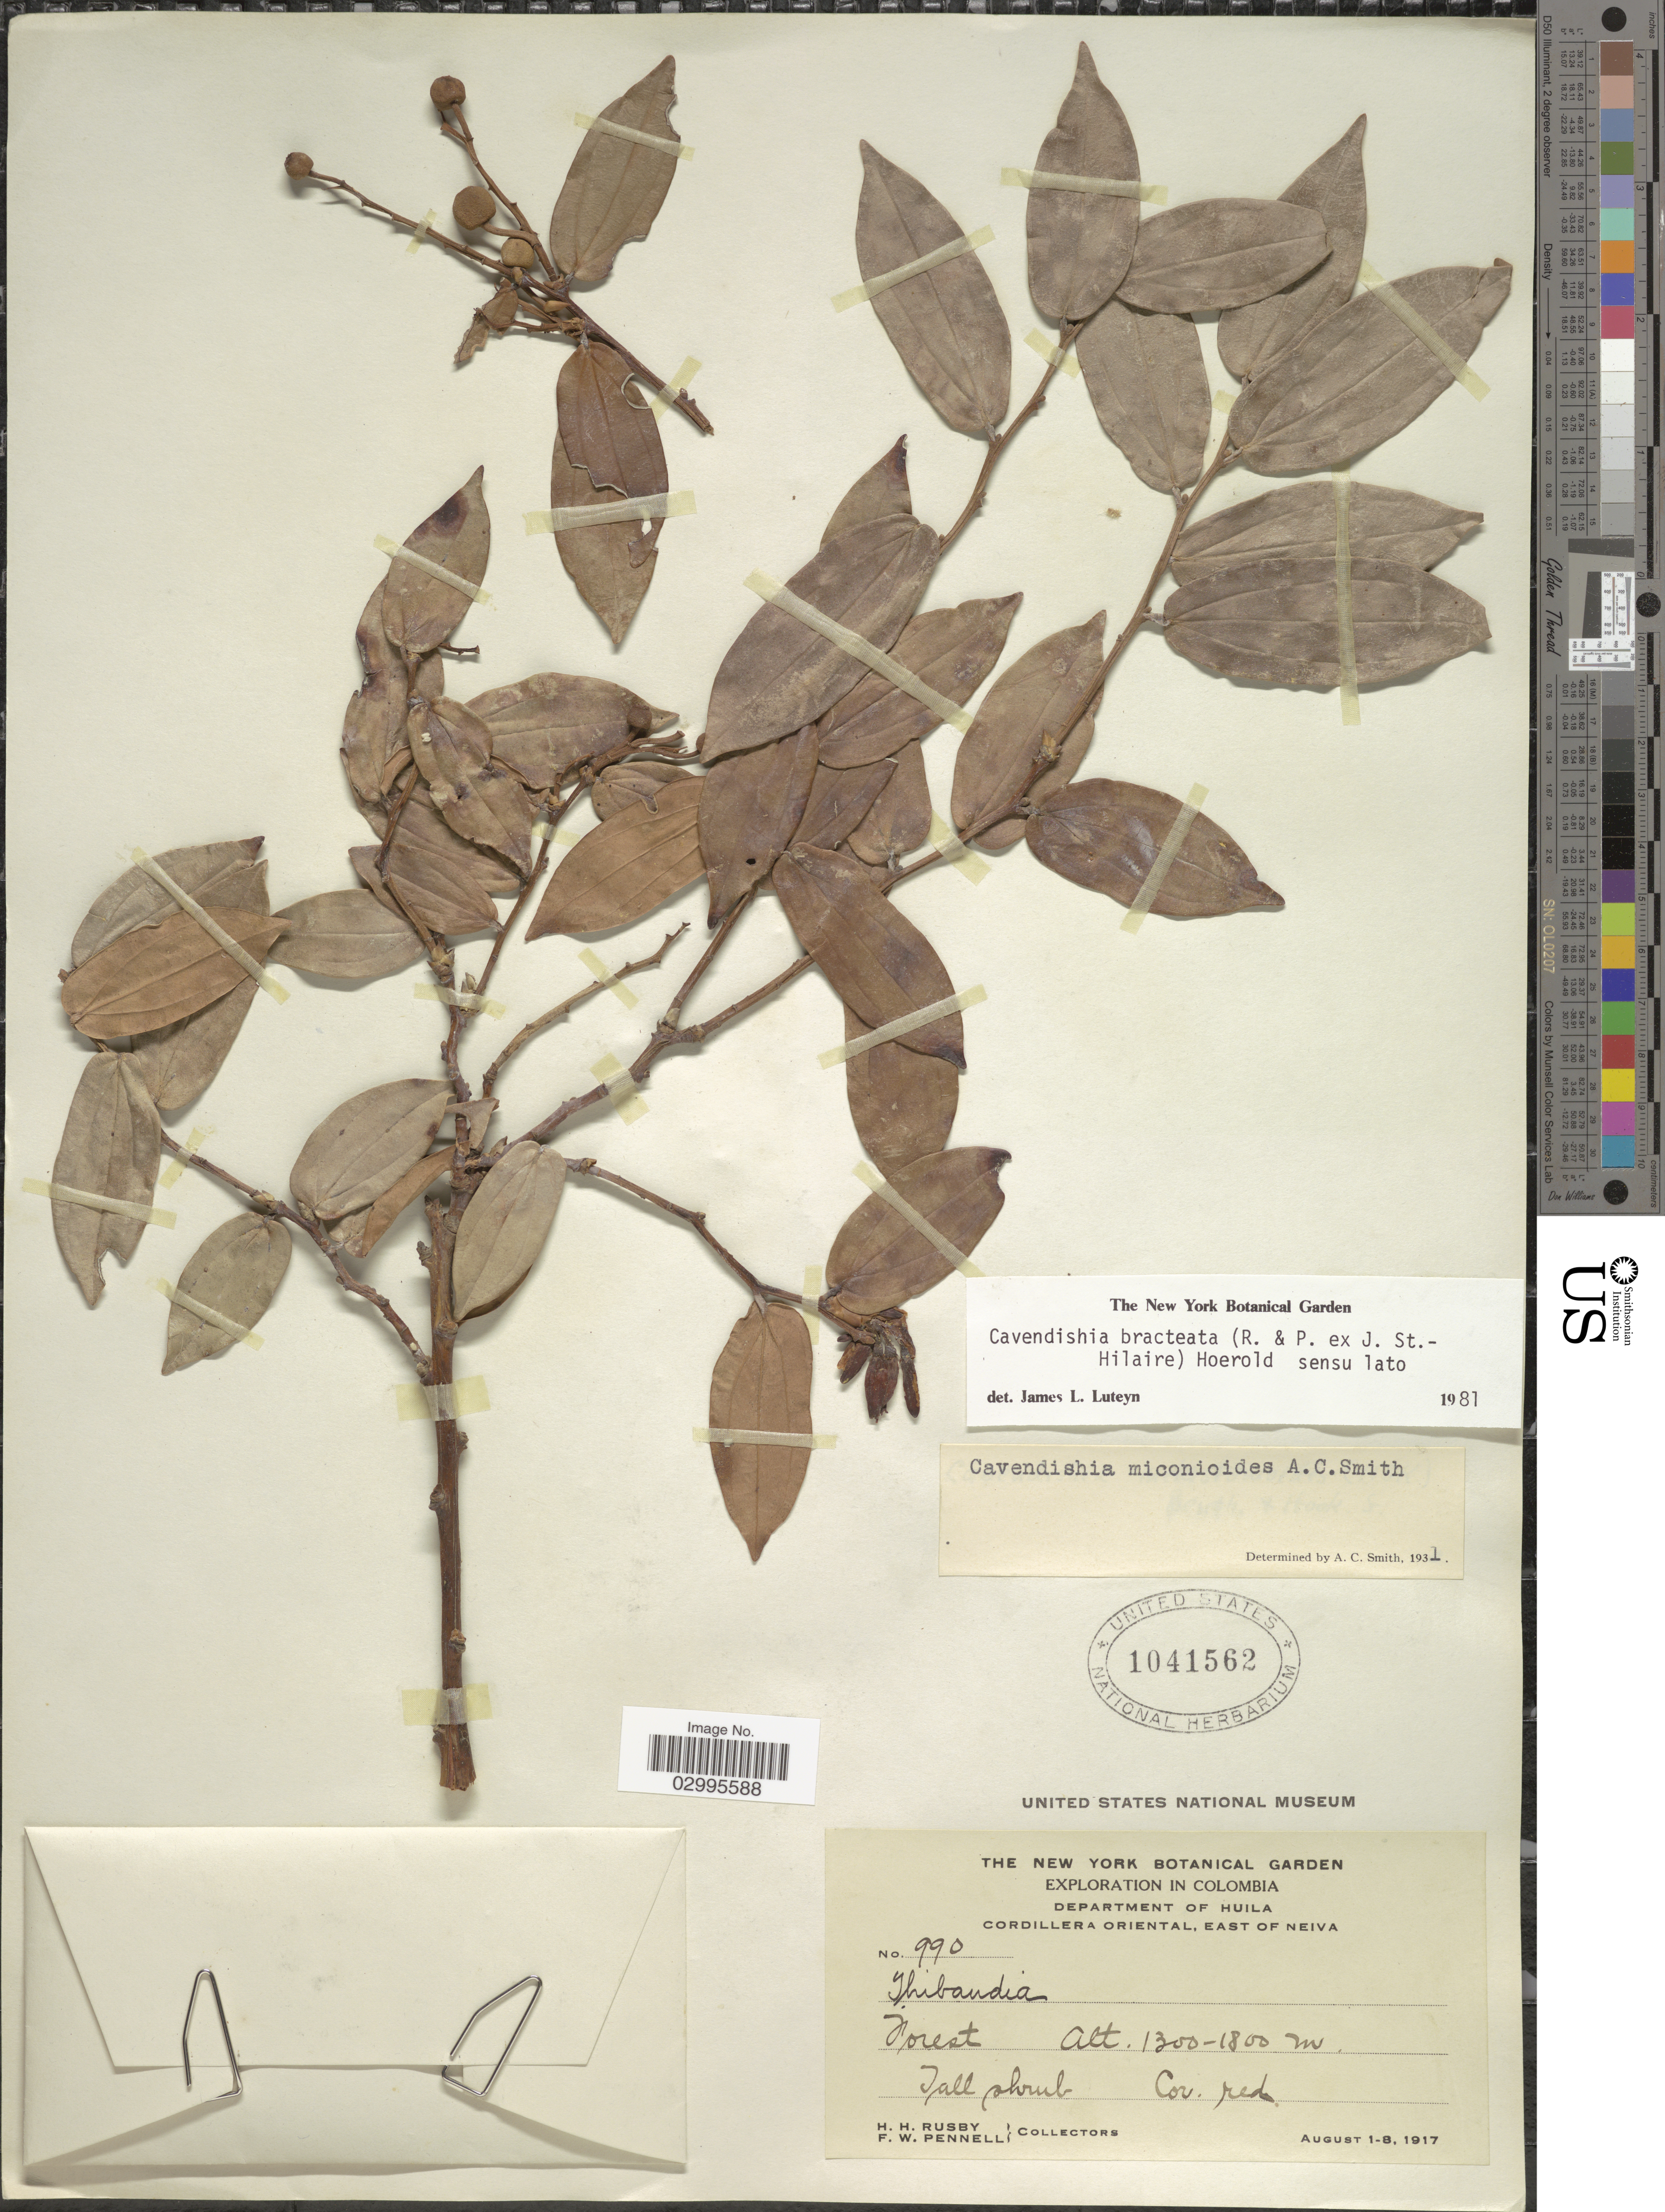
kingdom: Plantae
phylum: Tracheophyta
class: Magnoliopsida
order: Ericales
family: Ericaceae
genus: Cavendishia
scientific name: Cavendishia bracteata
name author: (Ruiz & Pav. ex J. St.-Hil.) Hoerold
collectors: H. H. Rusby & F. W. Pennell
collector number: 990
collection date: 1917-08-01/1917-08-08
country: Colombia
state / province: Huila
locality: Department of Huila. Cordillera Oriental, East Neiva.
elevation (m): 1300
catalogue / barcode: US 1041562